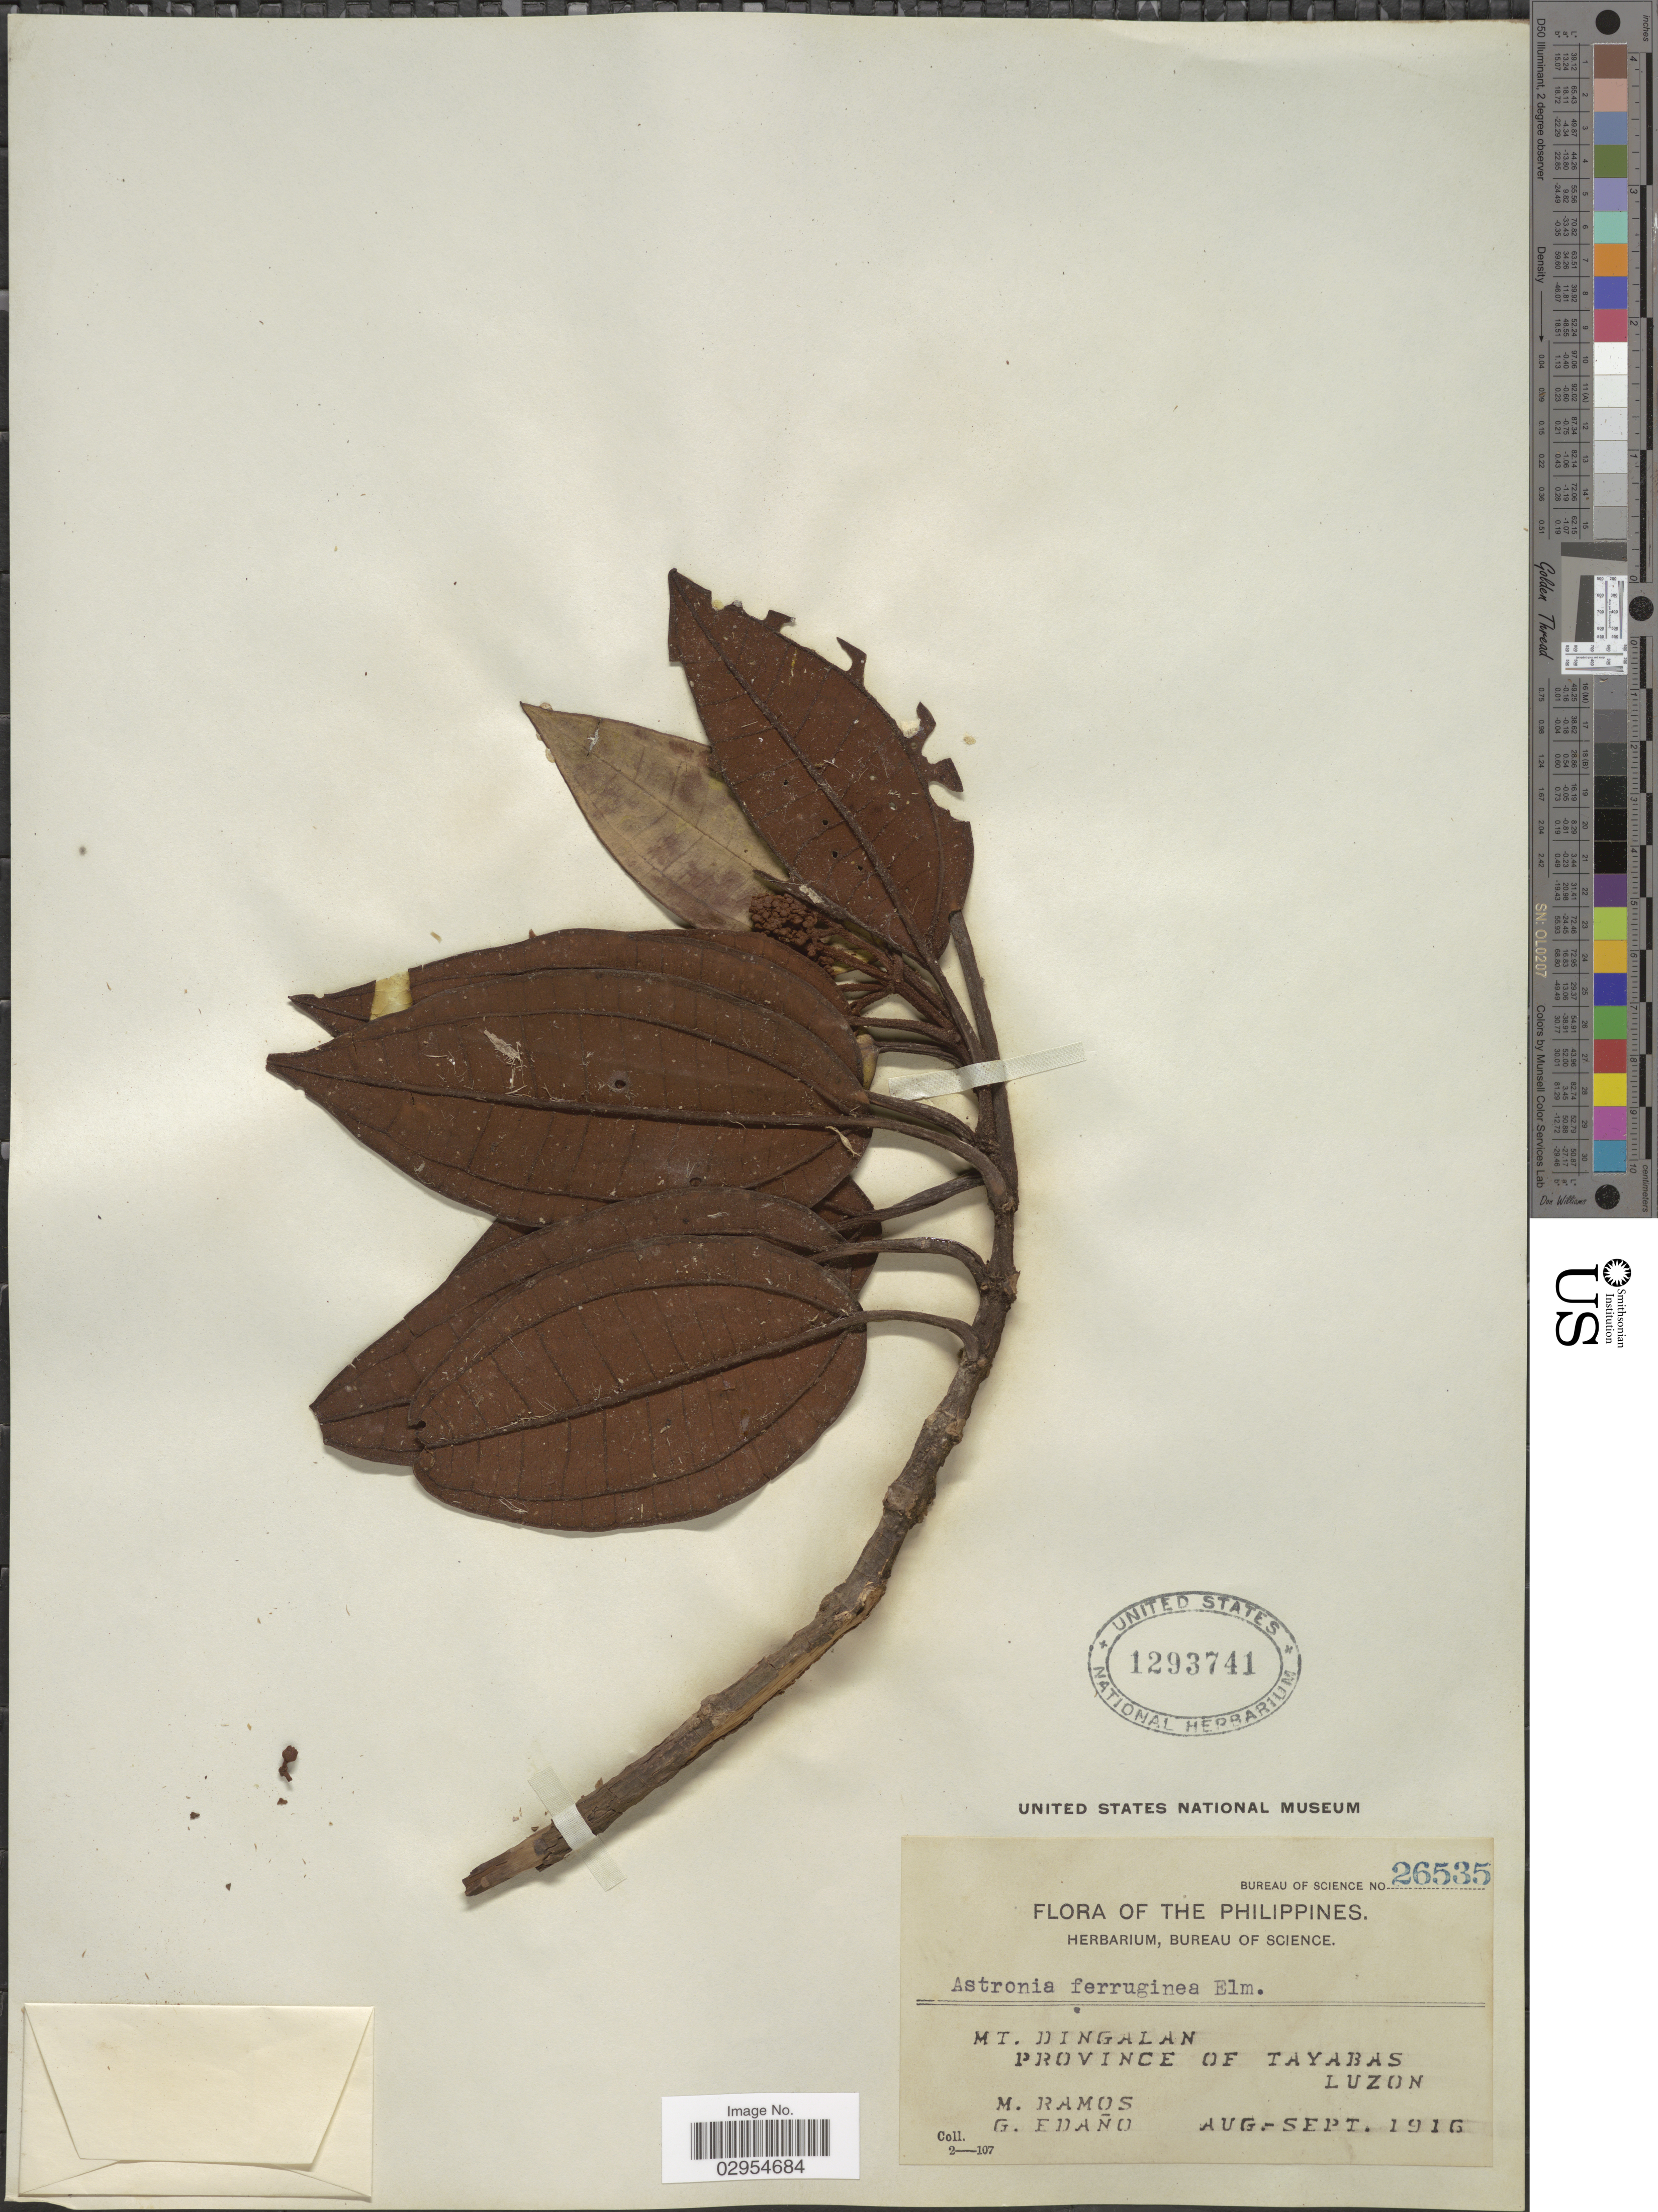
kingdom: Plantae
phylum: Tracheophyta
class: Magnoliopsida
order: Myrtales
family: Melastomataceae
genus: Astronia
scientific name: Astronia ferruginea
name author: Elmer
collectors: M. Ramos & G. Edaño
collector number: Bureau of Science 26535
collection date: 1916-08/1916-09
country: Philippines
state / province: Calabarzon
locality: Mt. Dingalan, Province of Tayabas, Luzon.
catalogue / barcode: US 1293741